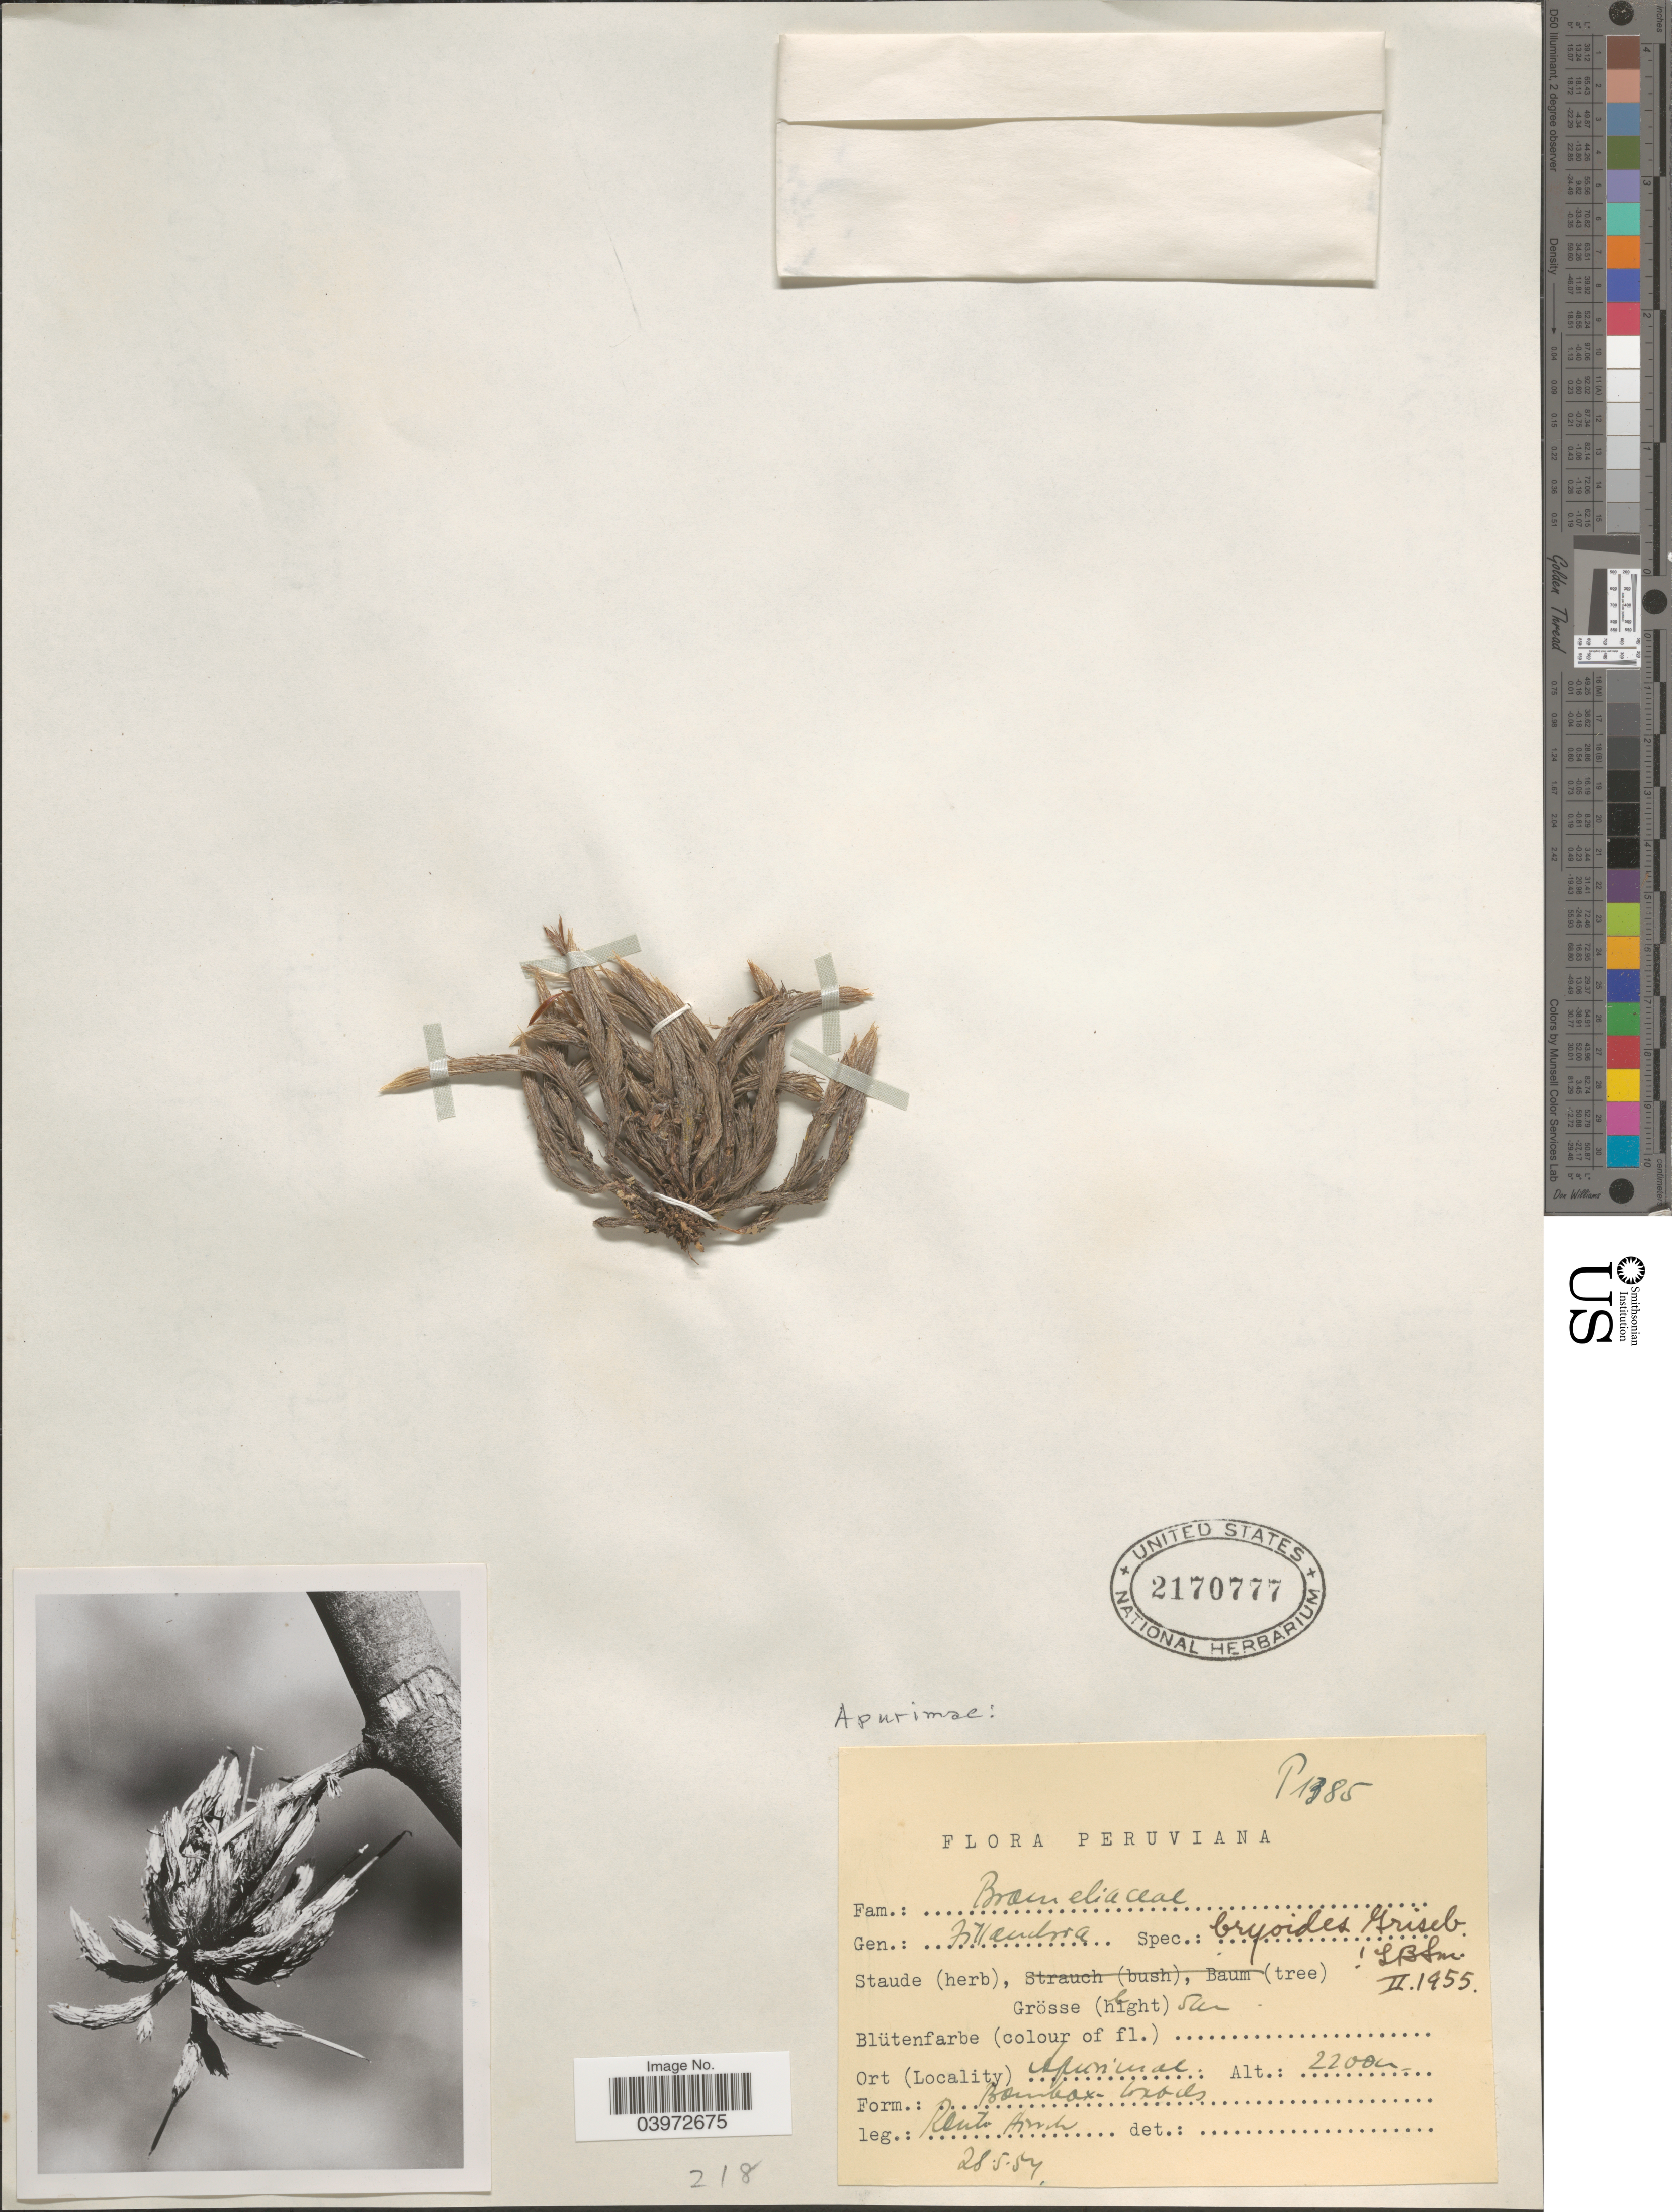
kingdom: Plantae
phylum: Tracheophyta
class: Liliopsida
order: Poales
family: Bromeliaceae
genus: Tillandsia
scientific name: Tillandsia bryoides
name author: Griseb. ex Baker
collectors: -. Rauh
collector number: P1385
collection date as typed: Transcribed d/m/y: 28/5/54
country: Peru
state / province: Apurímac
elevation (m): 2200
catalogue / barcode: US 2170777